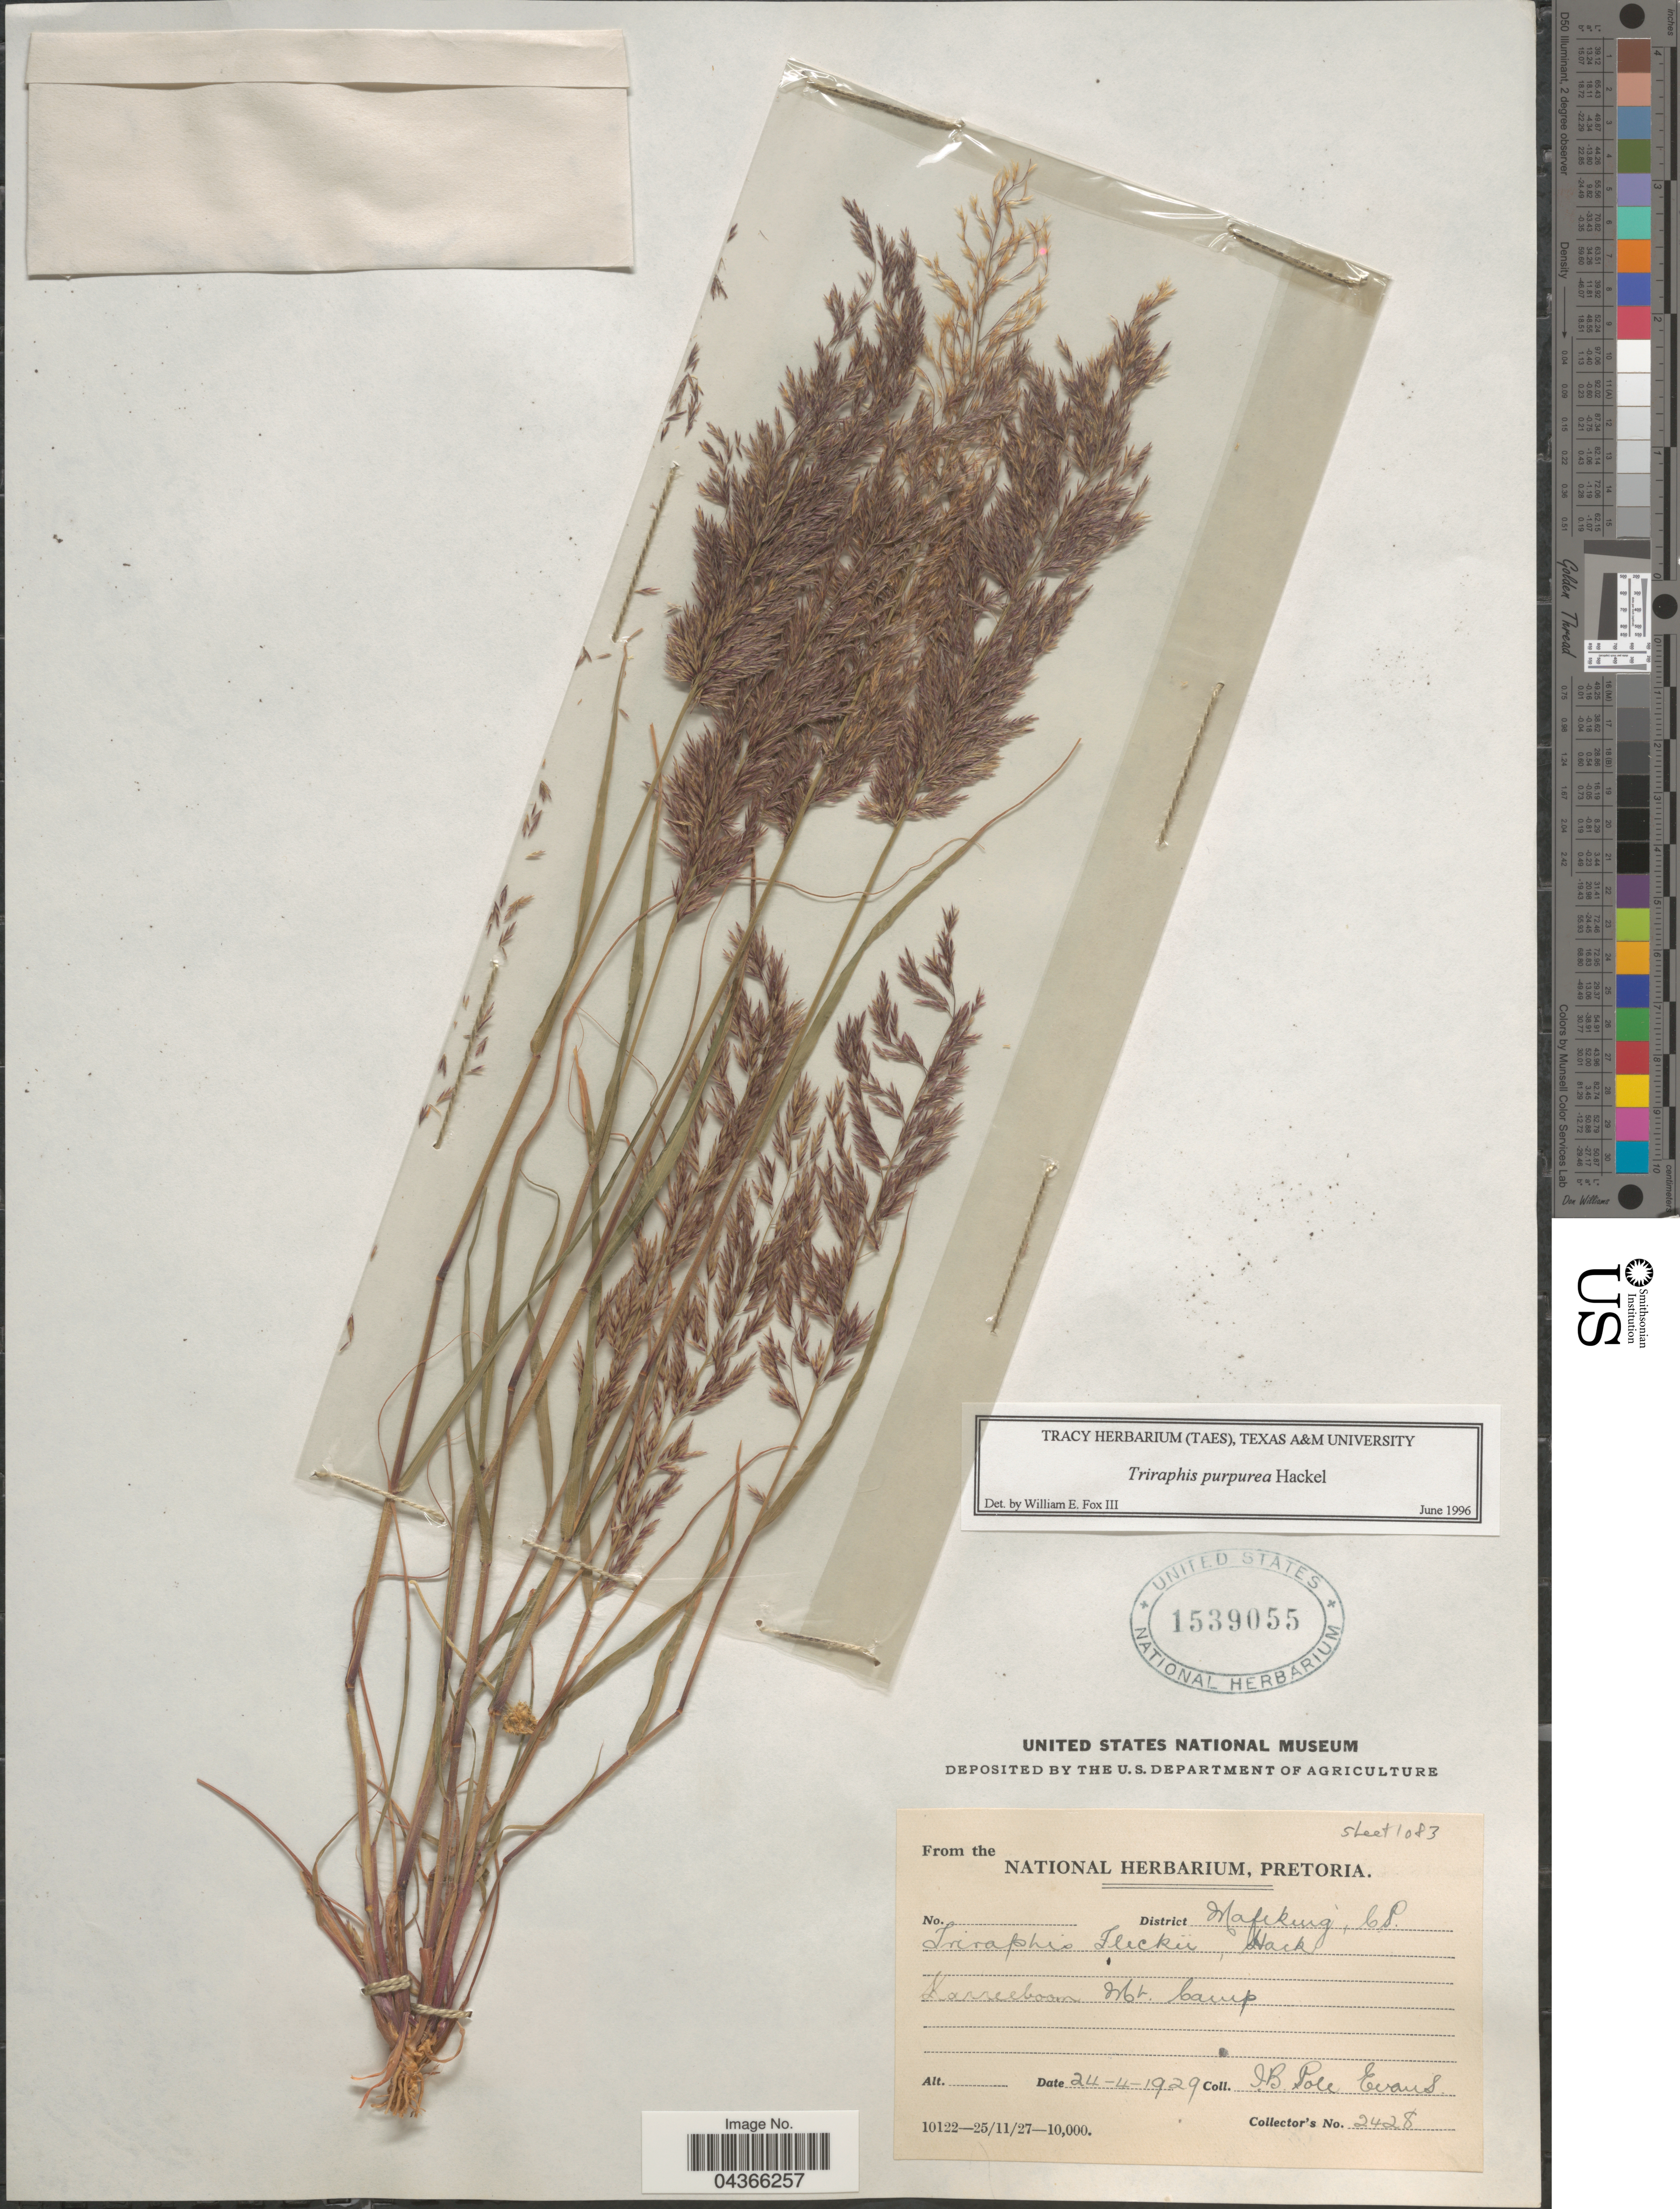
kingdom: Plantae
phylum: Tracheophyta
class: Liliopsida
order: Poales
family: Poaceae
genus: Triraphis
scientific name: Triraphis purpurea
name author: Hack.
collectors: I. B. Pole-Evans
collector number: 2428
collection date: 1929-04-24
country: South Africa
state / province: North West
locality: District Mafeking, CP. Karreeboom Mt. Camp.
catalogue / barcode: US 1539055